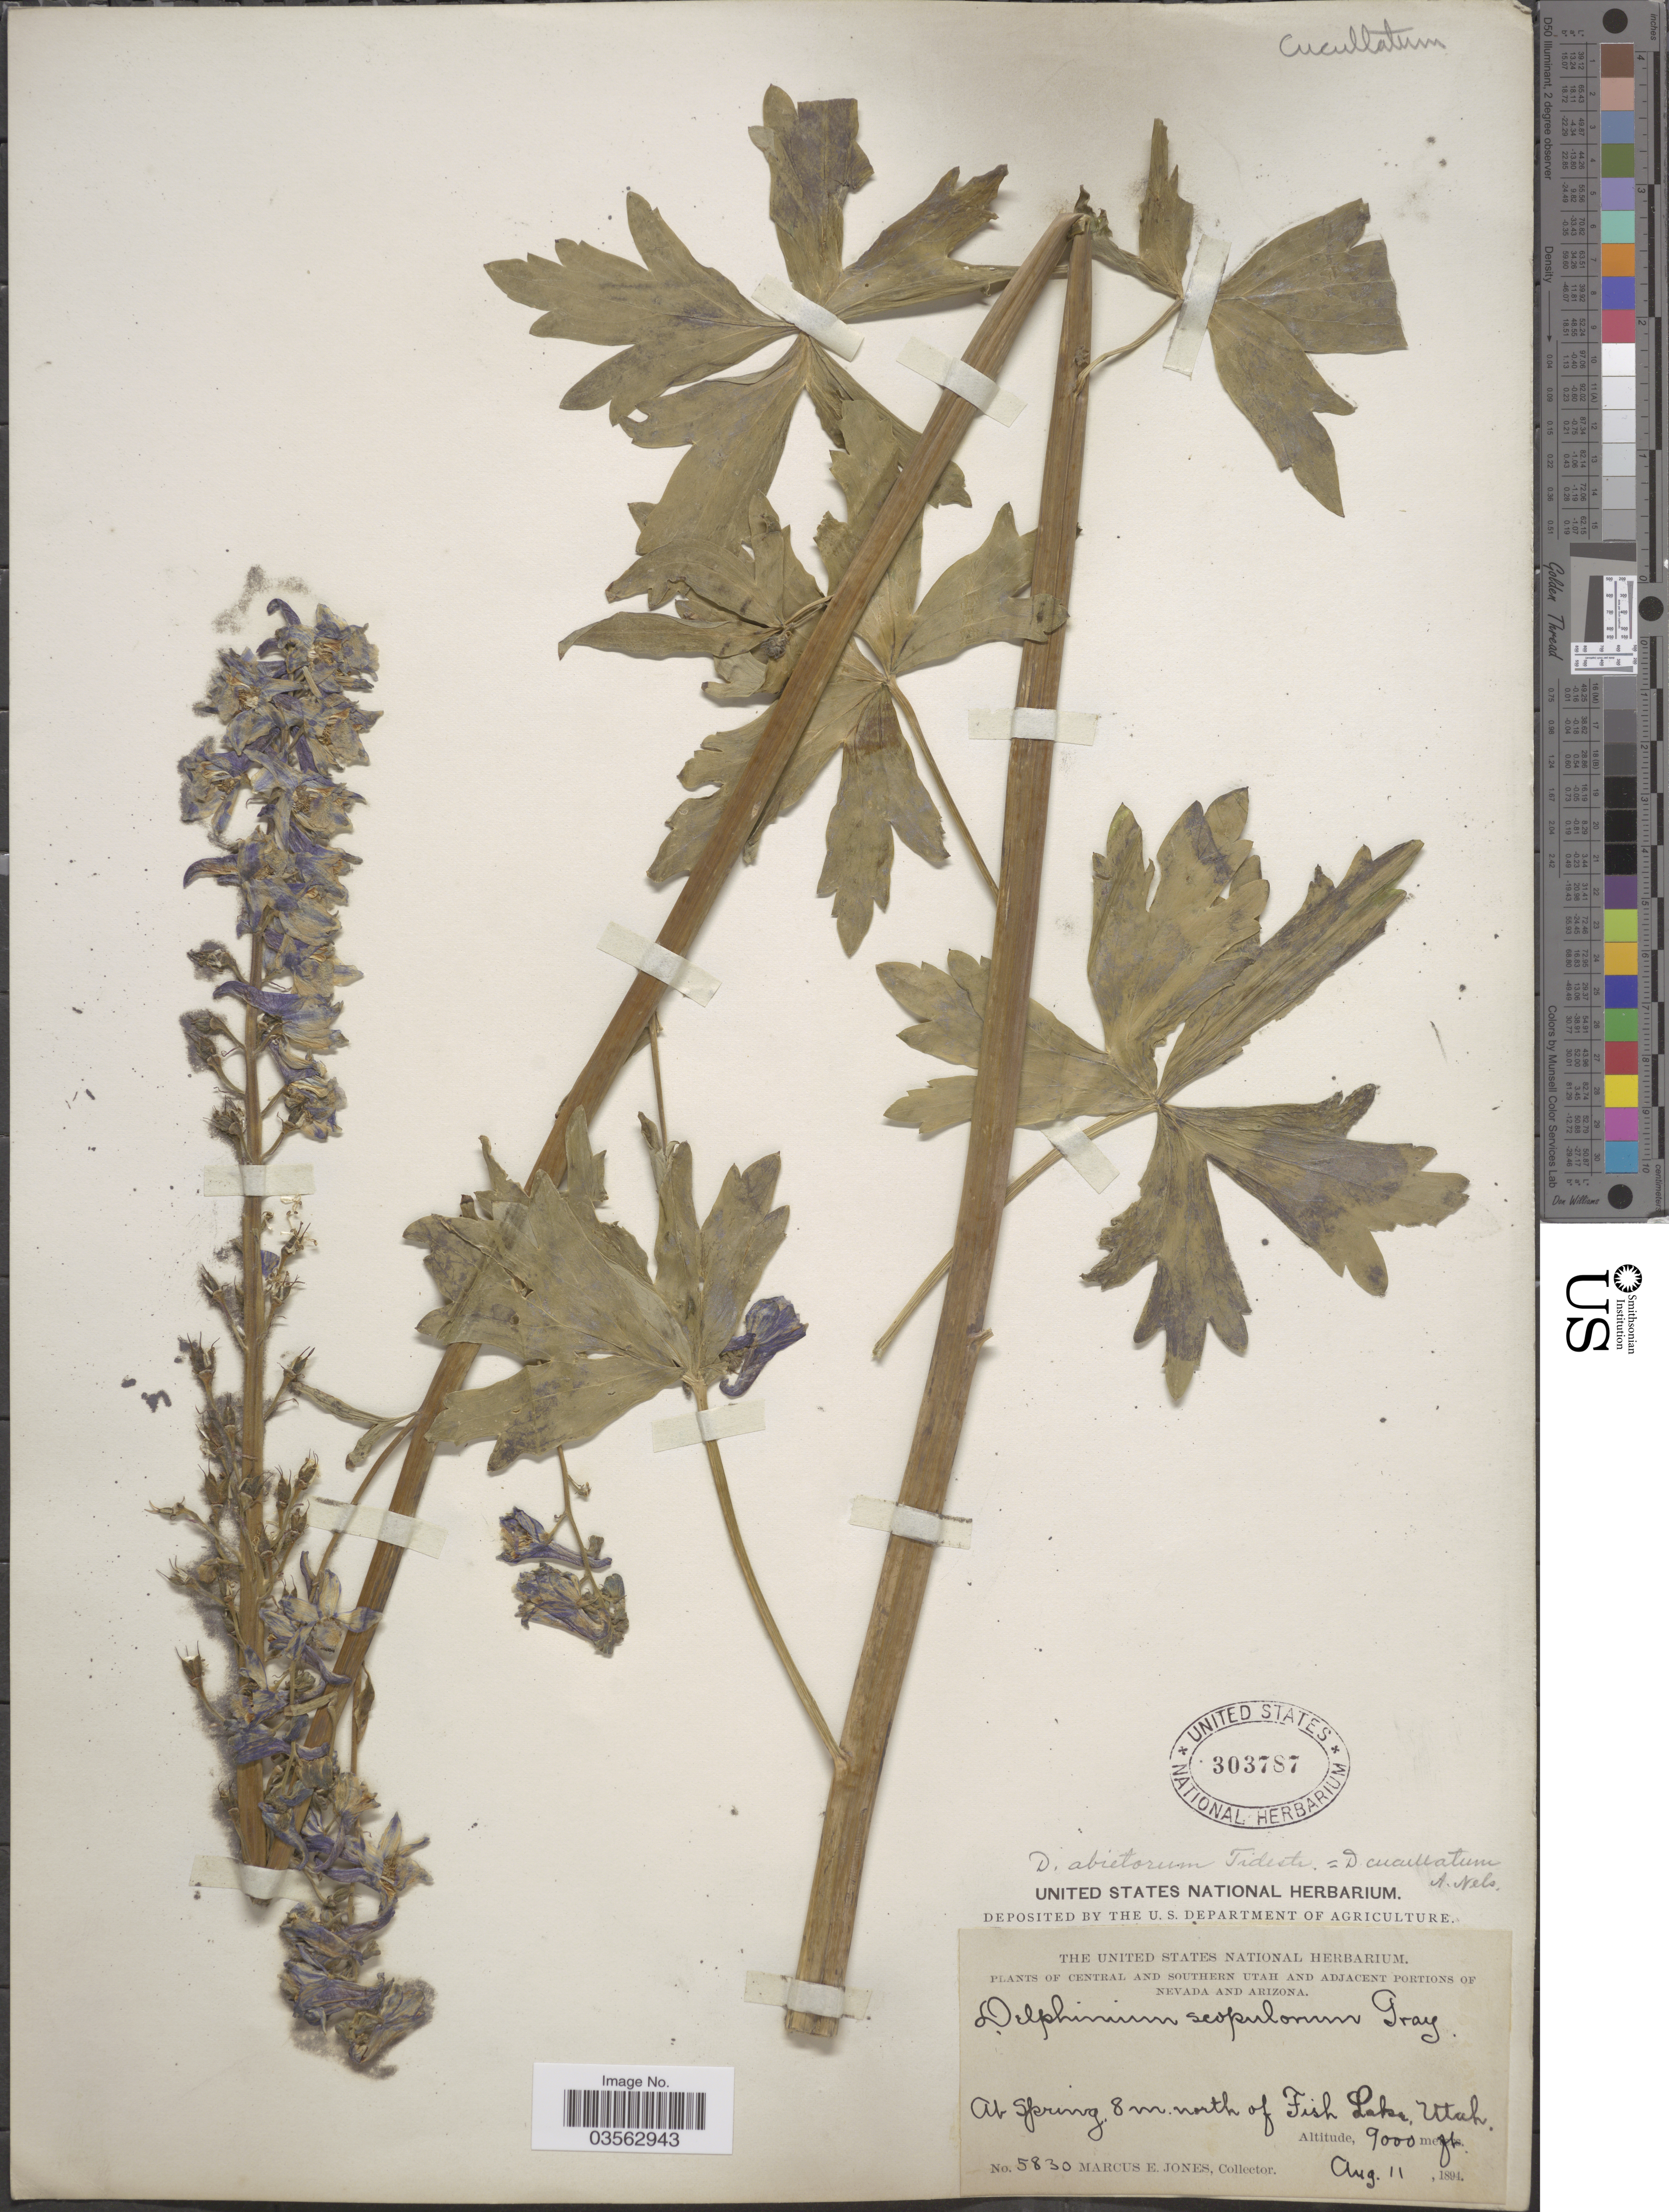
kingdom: Plantae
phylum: Tracheophyta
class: Magnoliopsida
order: Ranunculales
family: Ranunculaceae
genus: Delphinium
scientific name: Delphinium cucullatum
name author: E. Nelson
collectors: M. E. Jones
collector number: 5830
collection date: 1894-08-11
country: United States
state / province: Utah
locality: Central and southern Utah. At Spring, 8 m. north of Fish Lake.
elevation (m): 2743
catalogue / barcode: US 303787